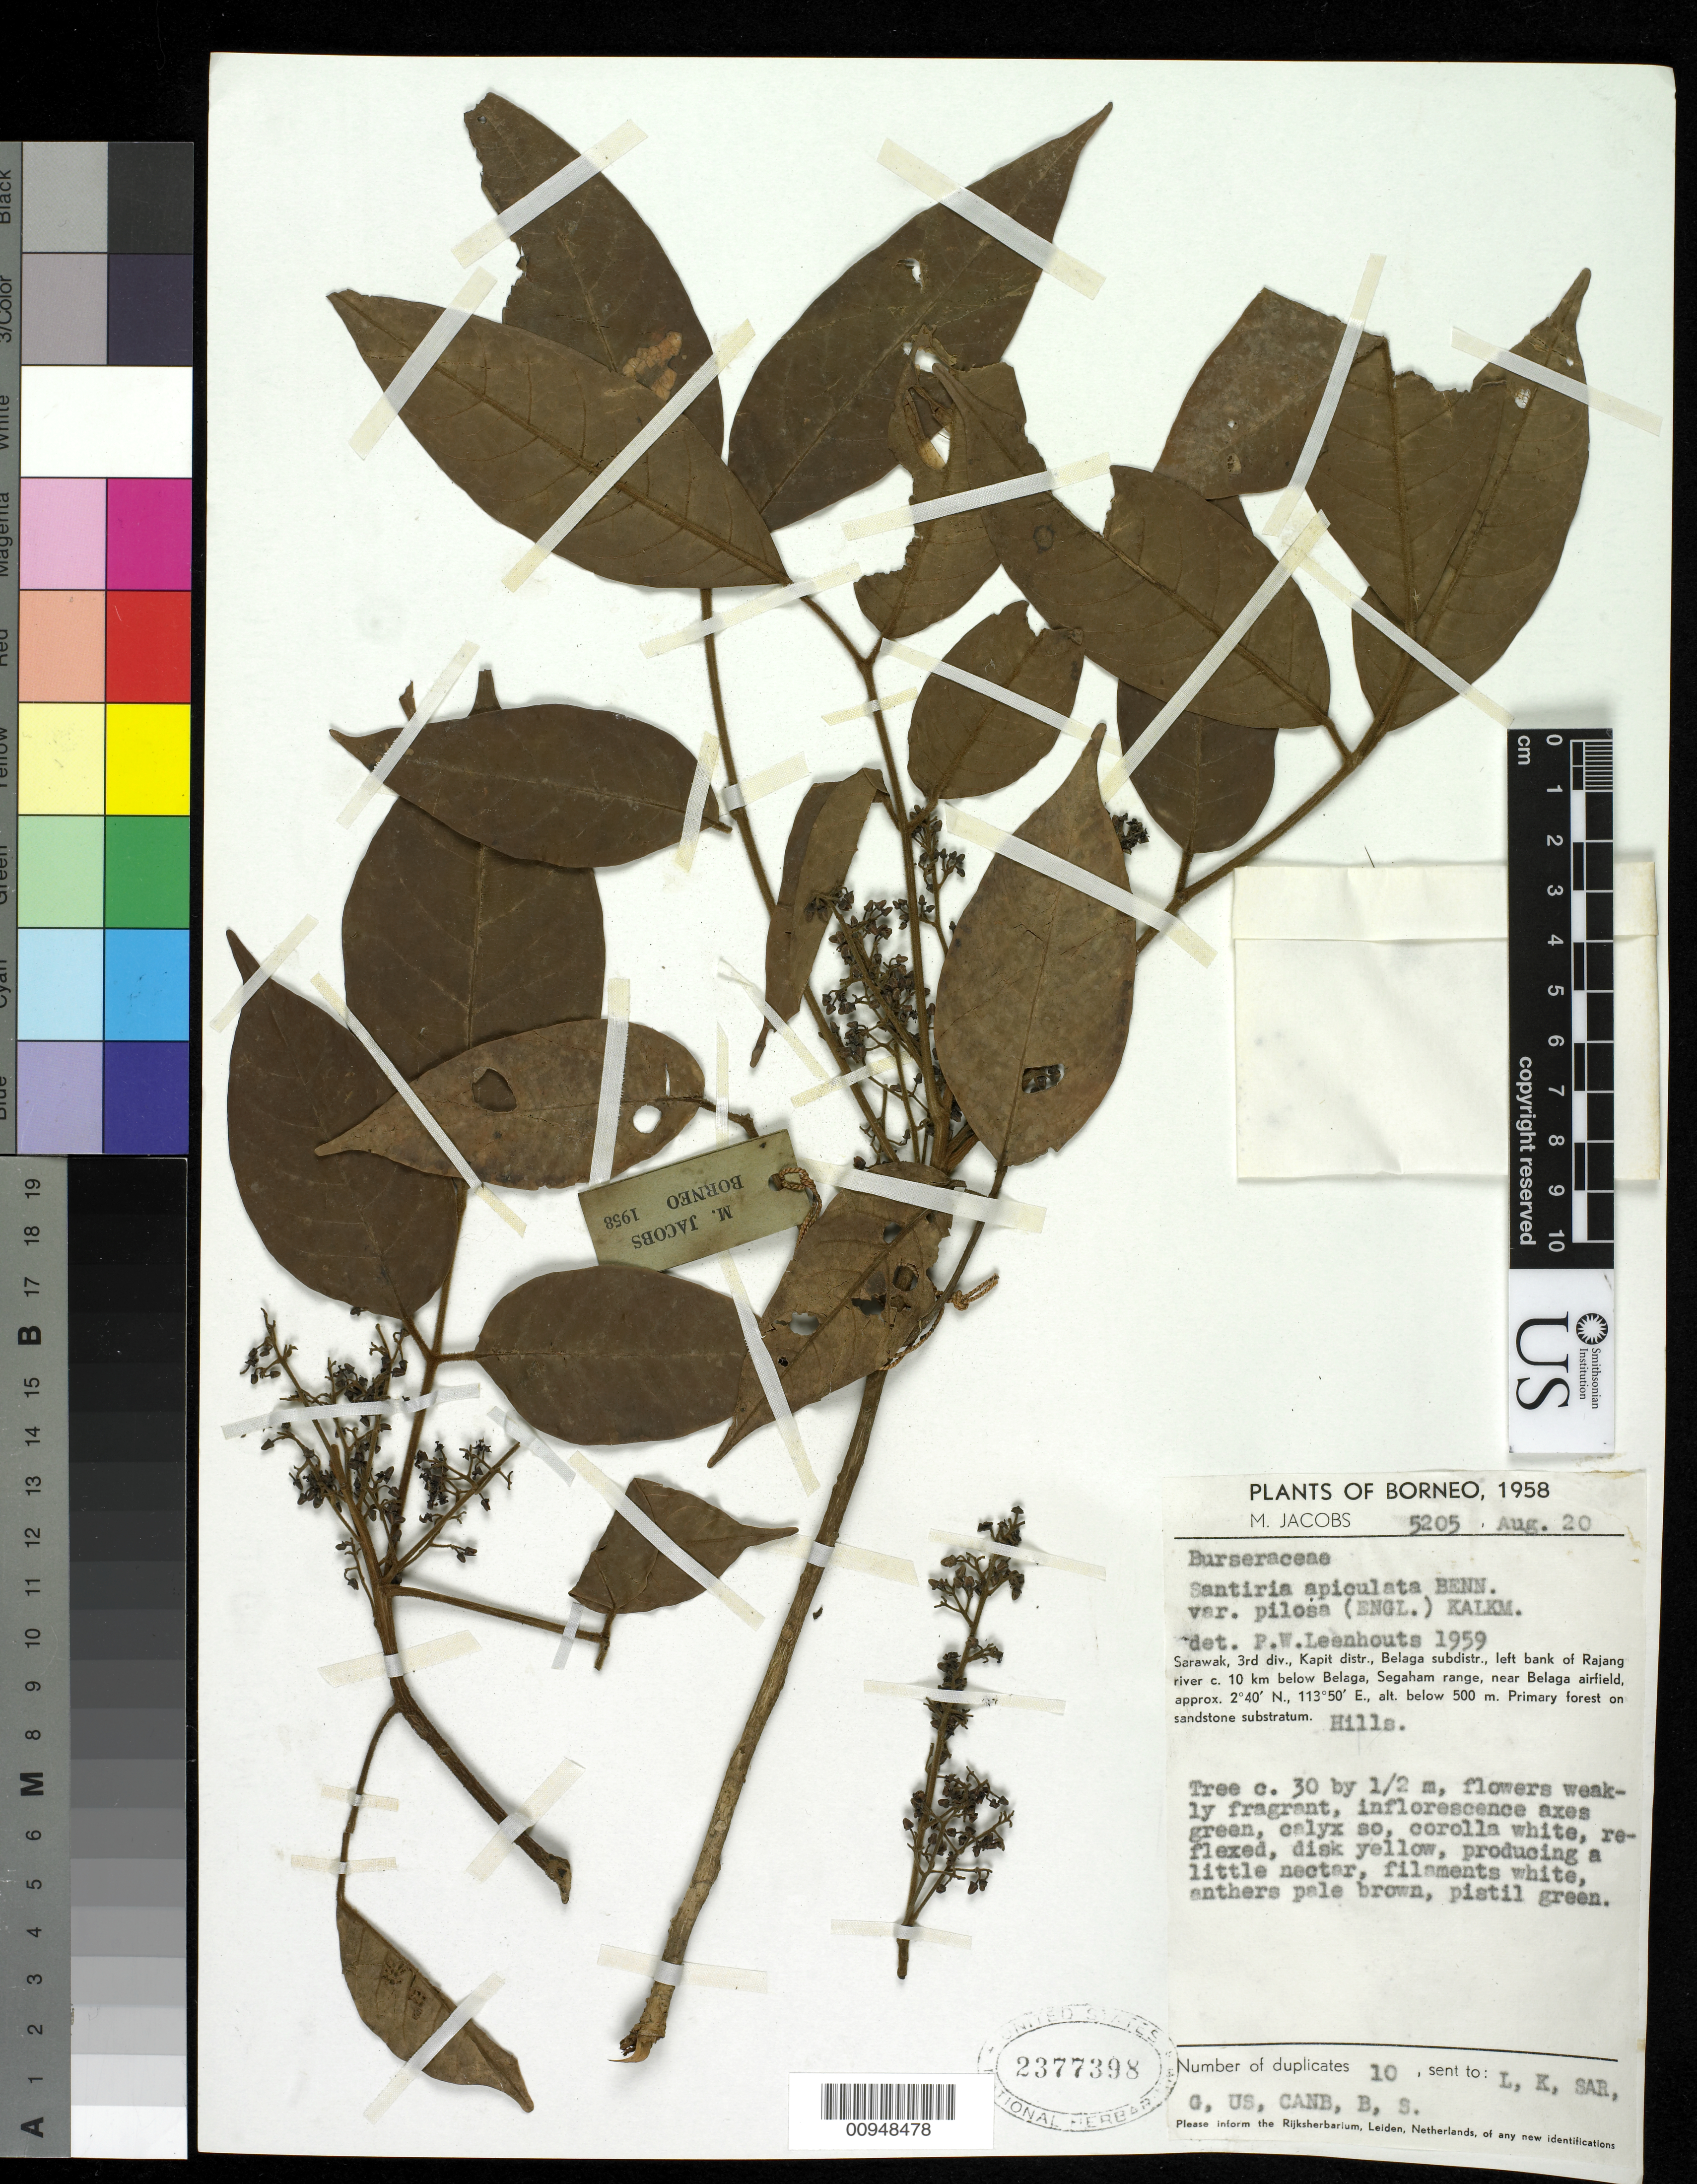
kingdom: Plantae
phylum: Tracheophyta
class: Magnoliopsida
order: Sapindales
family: Burseraceae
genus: Santiria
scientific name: Santiria apiculata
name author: A.W. Benn.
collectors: M. R. Jacobs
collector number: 5205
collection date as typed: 20 Aug 1958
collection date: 1958-08-20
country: Malaysia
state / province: Sarawak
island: Borneo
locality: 3rd div., Kapit distr.,Belaga subdistr., left bank of Rajang river c 10 km below Belaga, Segaham range, near Belaga airfield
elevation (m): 500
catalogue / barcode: US 2377398